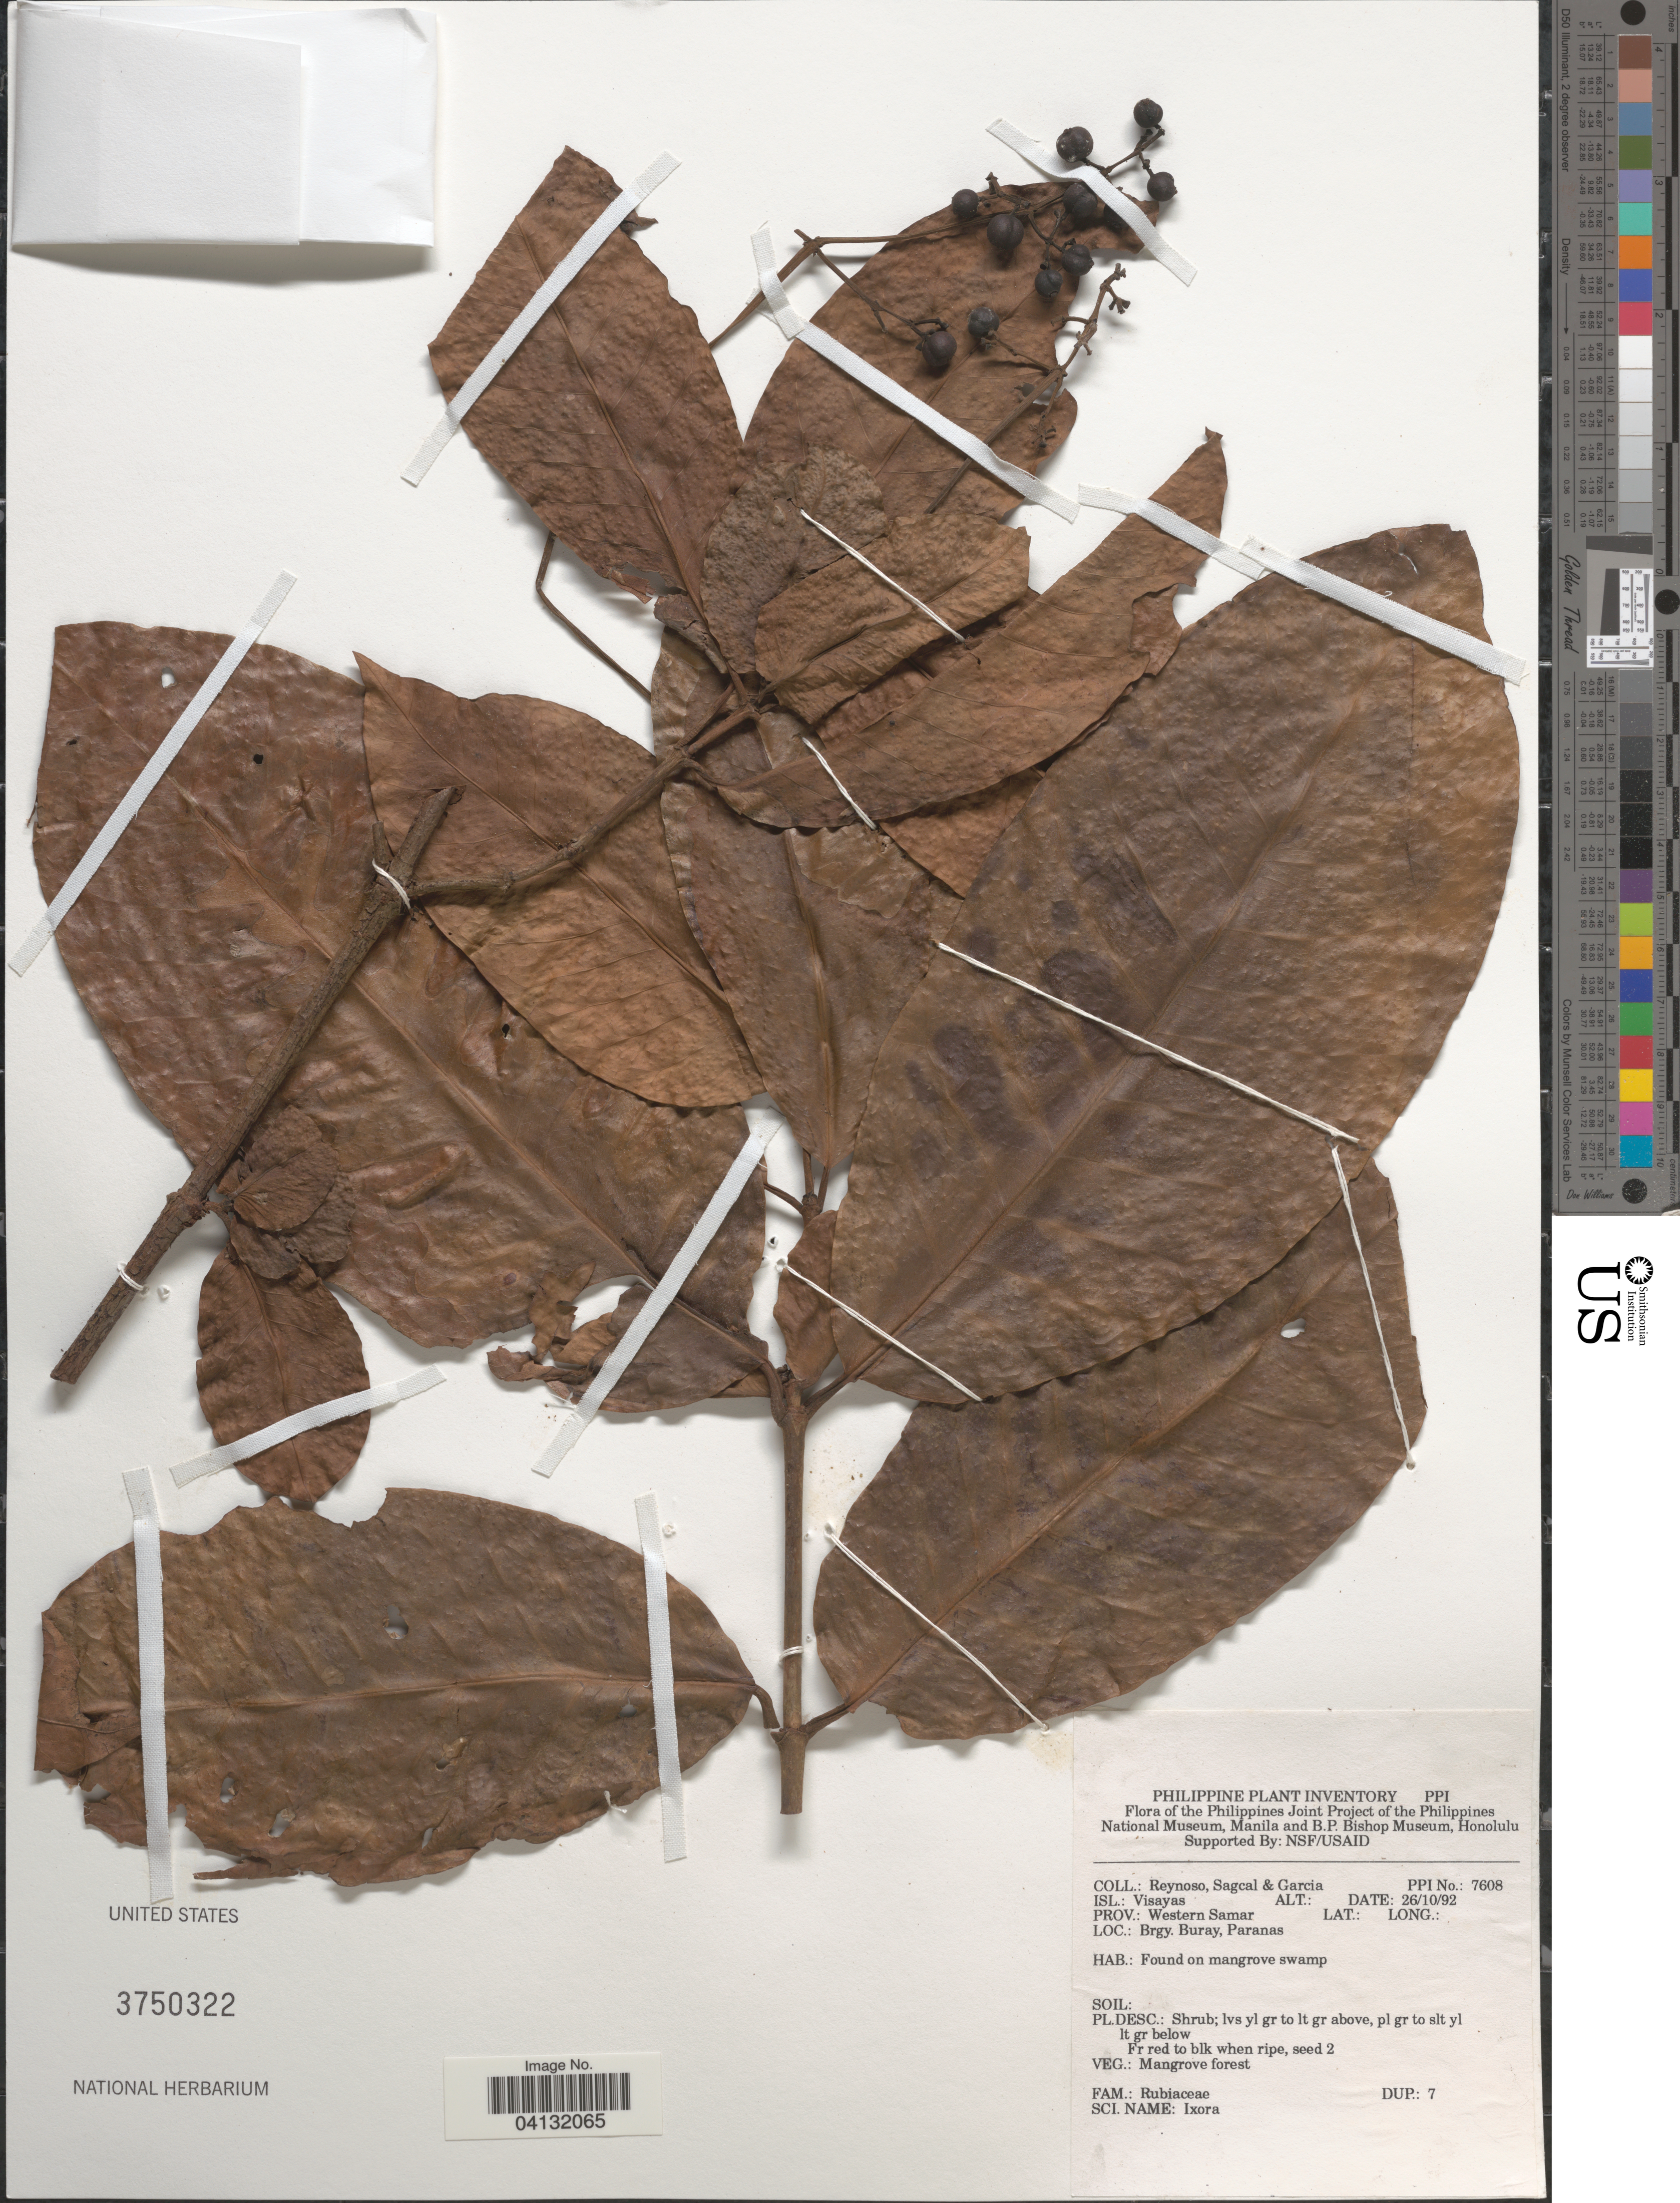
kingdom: Plantae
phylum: Tracheophyta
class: Magnoliopsida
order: Gentianales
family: Rubiaceae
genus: Ixora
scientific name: Ixora sp.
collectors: E. Reynoso, E. Sagcal & H. Garcia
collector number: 7608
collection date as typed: Transcribed d/m/y: 26/10/92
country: Philippines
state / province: Eastern Visayas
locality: Isl.: Visayas. Prov.: Western Samar. Brgy. Buray, Paranas.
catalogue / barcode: US 3750322